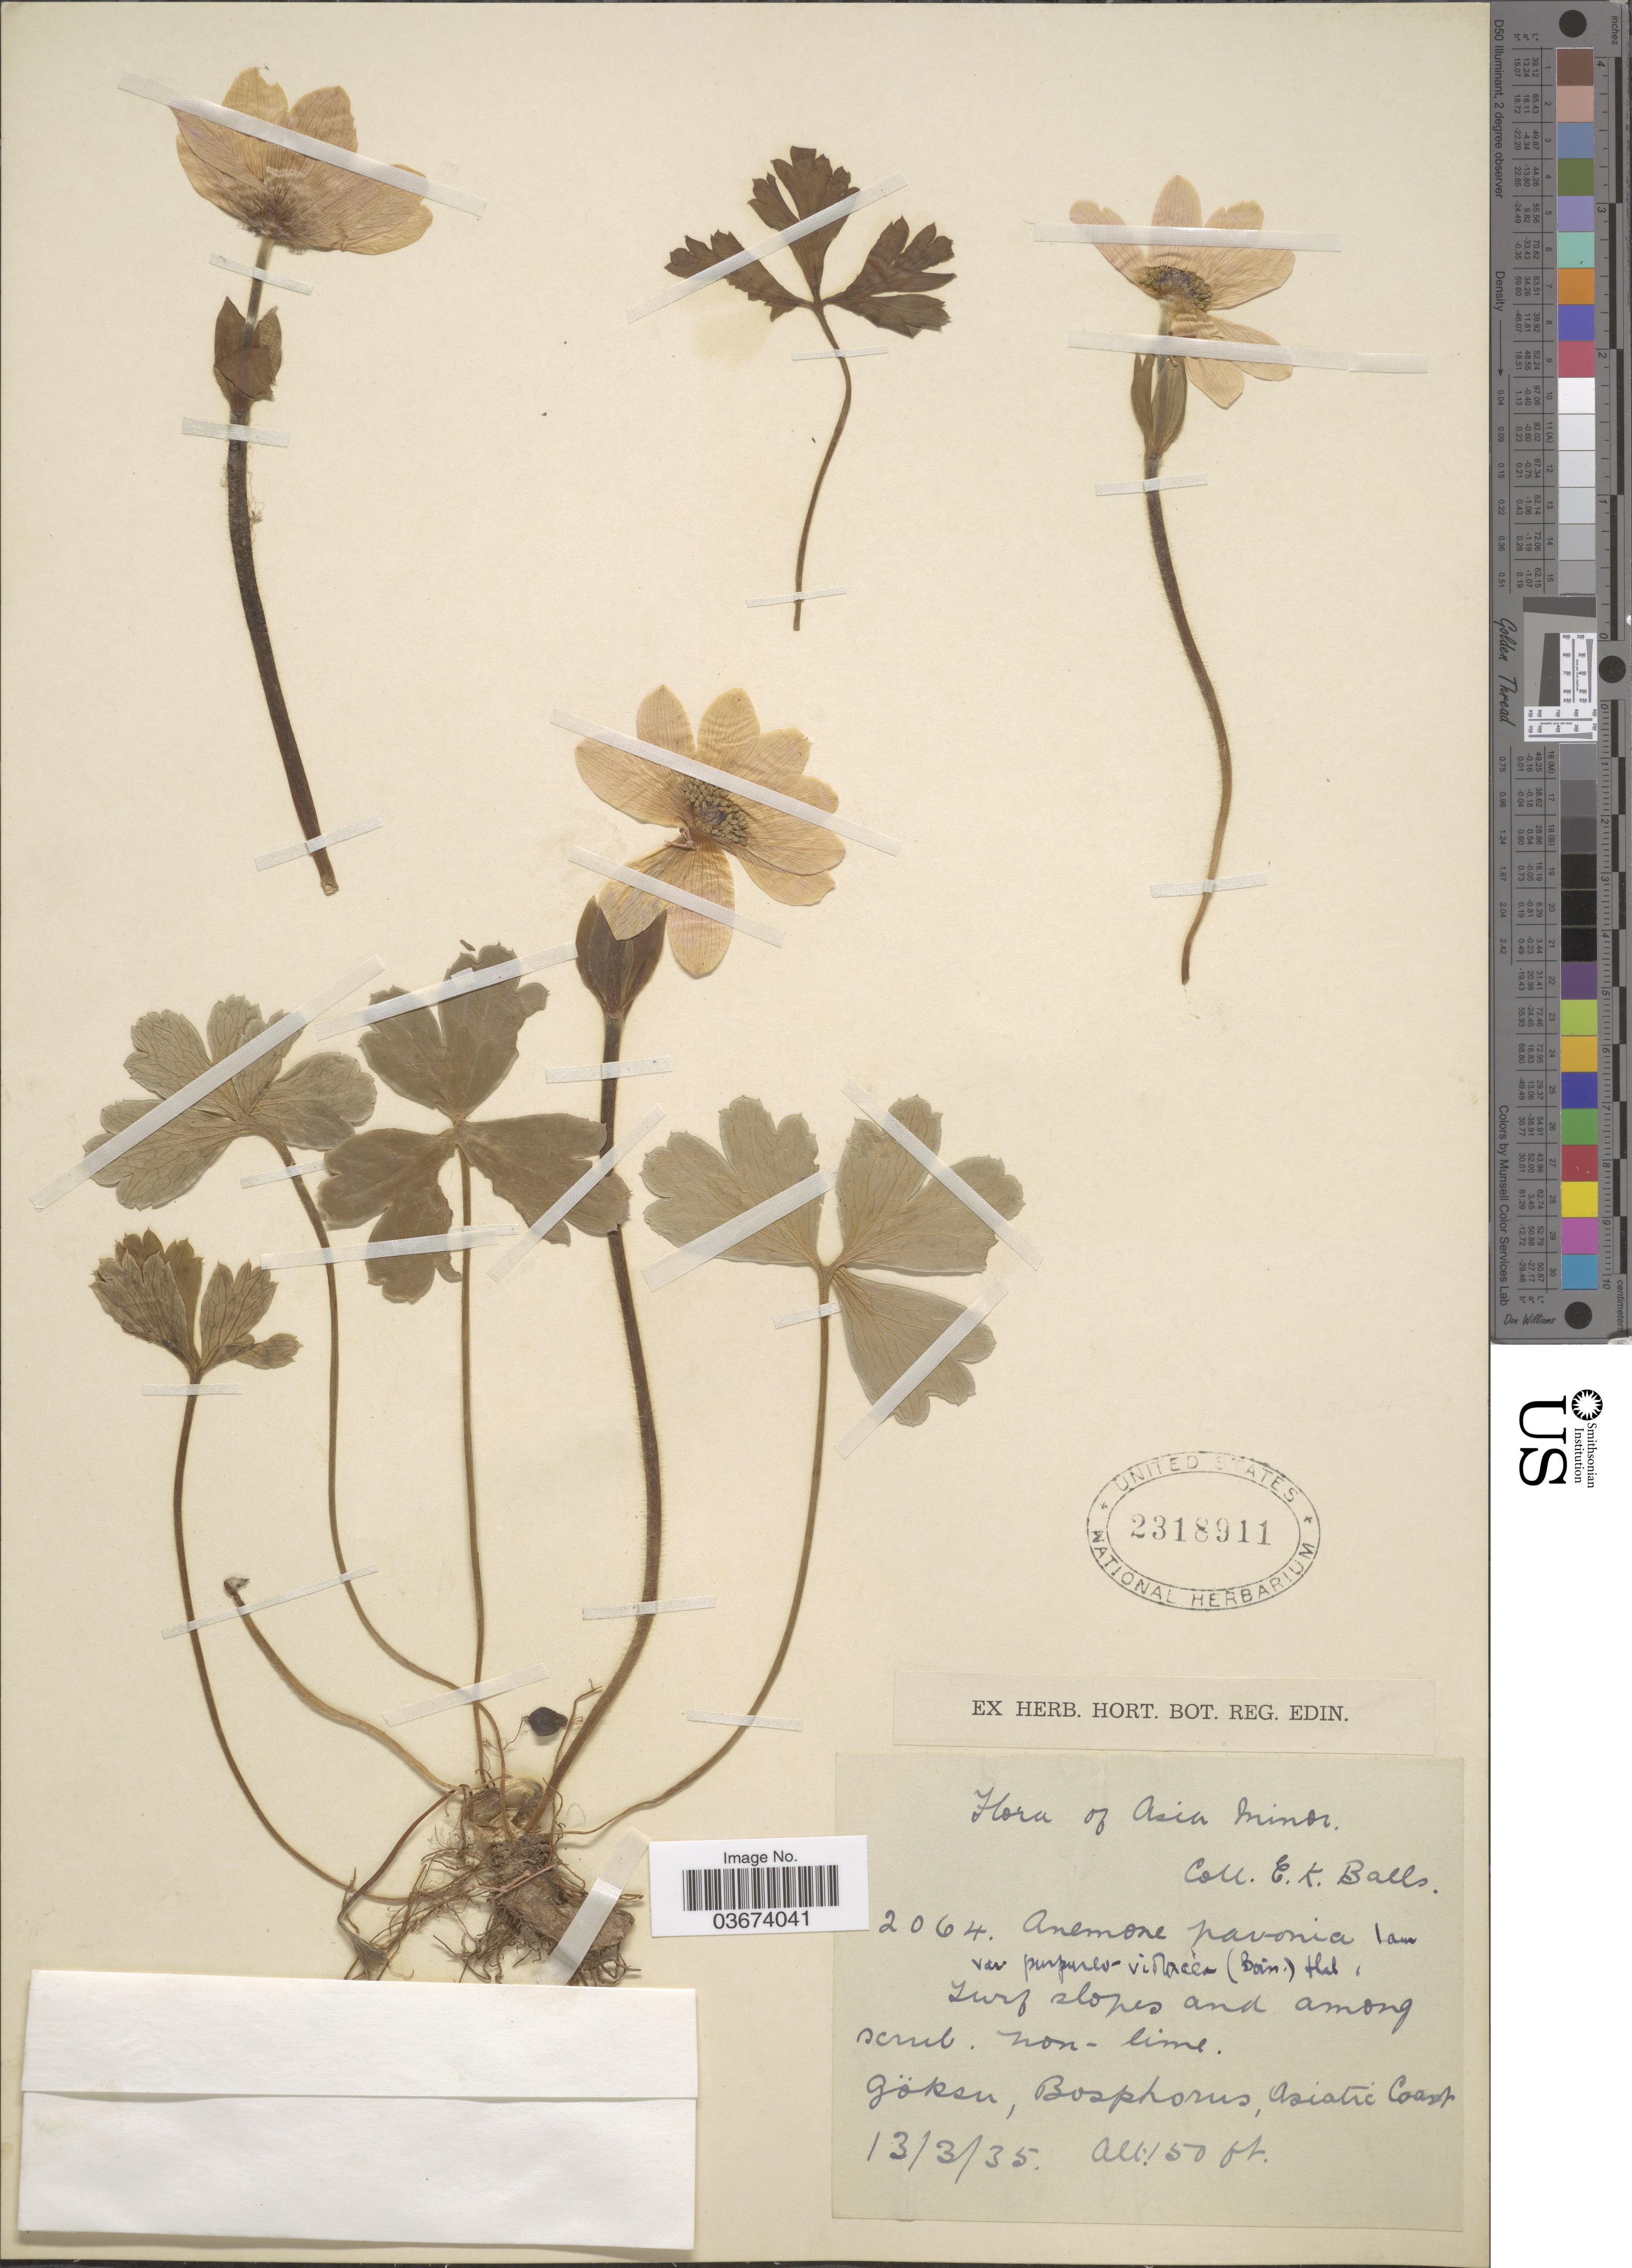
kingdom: Plantae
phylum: Tracheophyta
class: Magnoliopsida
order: Ranunculales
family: Ranunculaceae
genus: Anemone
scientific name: Anemone pavonina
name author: Lam.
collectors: E. K. Balls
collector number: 2064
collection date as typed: Transcribed d/m/y: 13/3/35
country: Turkey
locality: Asia minor. Göksn, Bosphorus, Asiatic Coast.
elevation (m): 46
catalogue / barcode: US 2318911